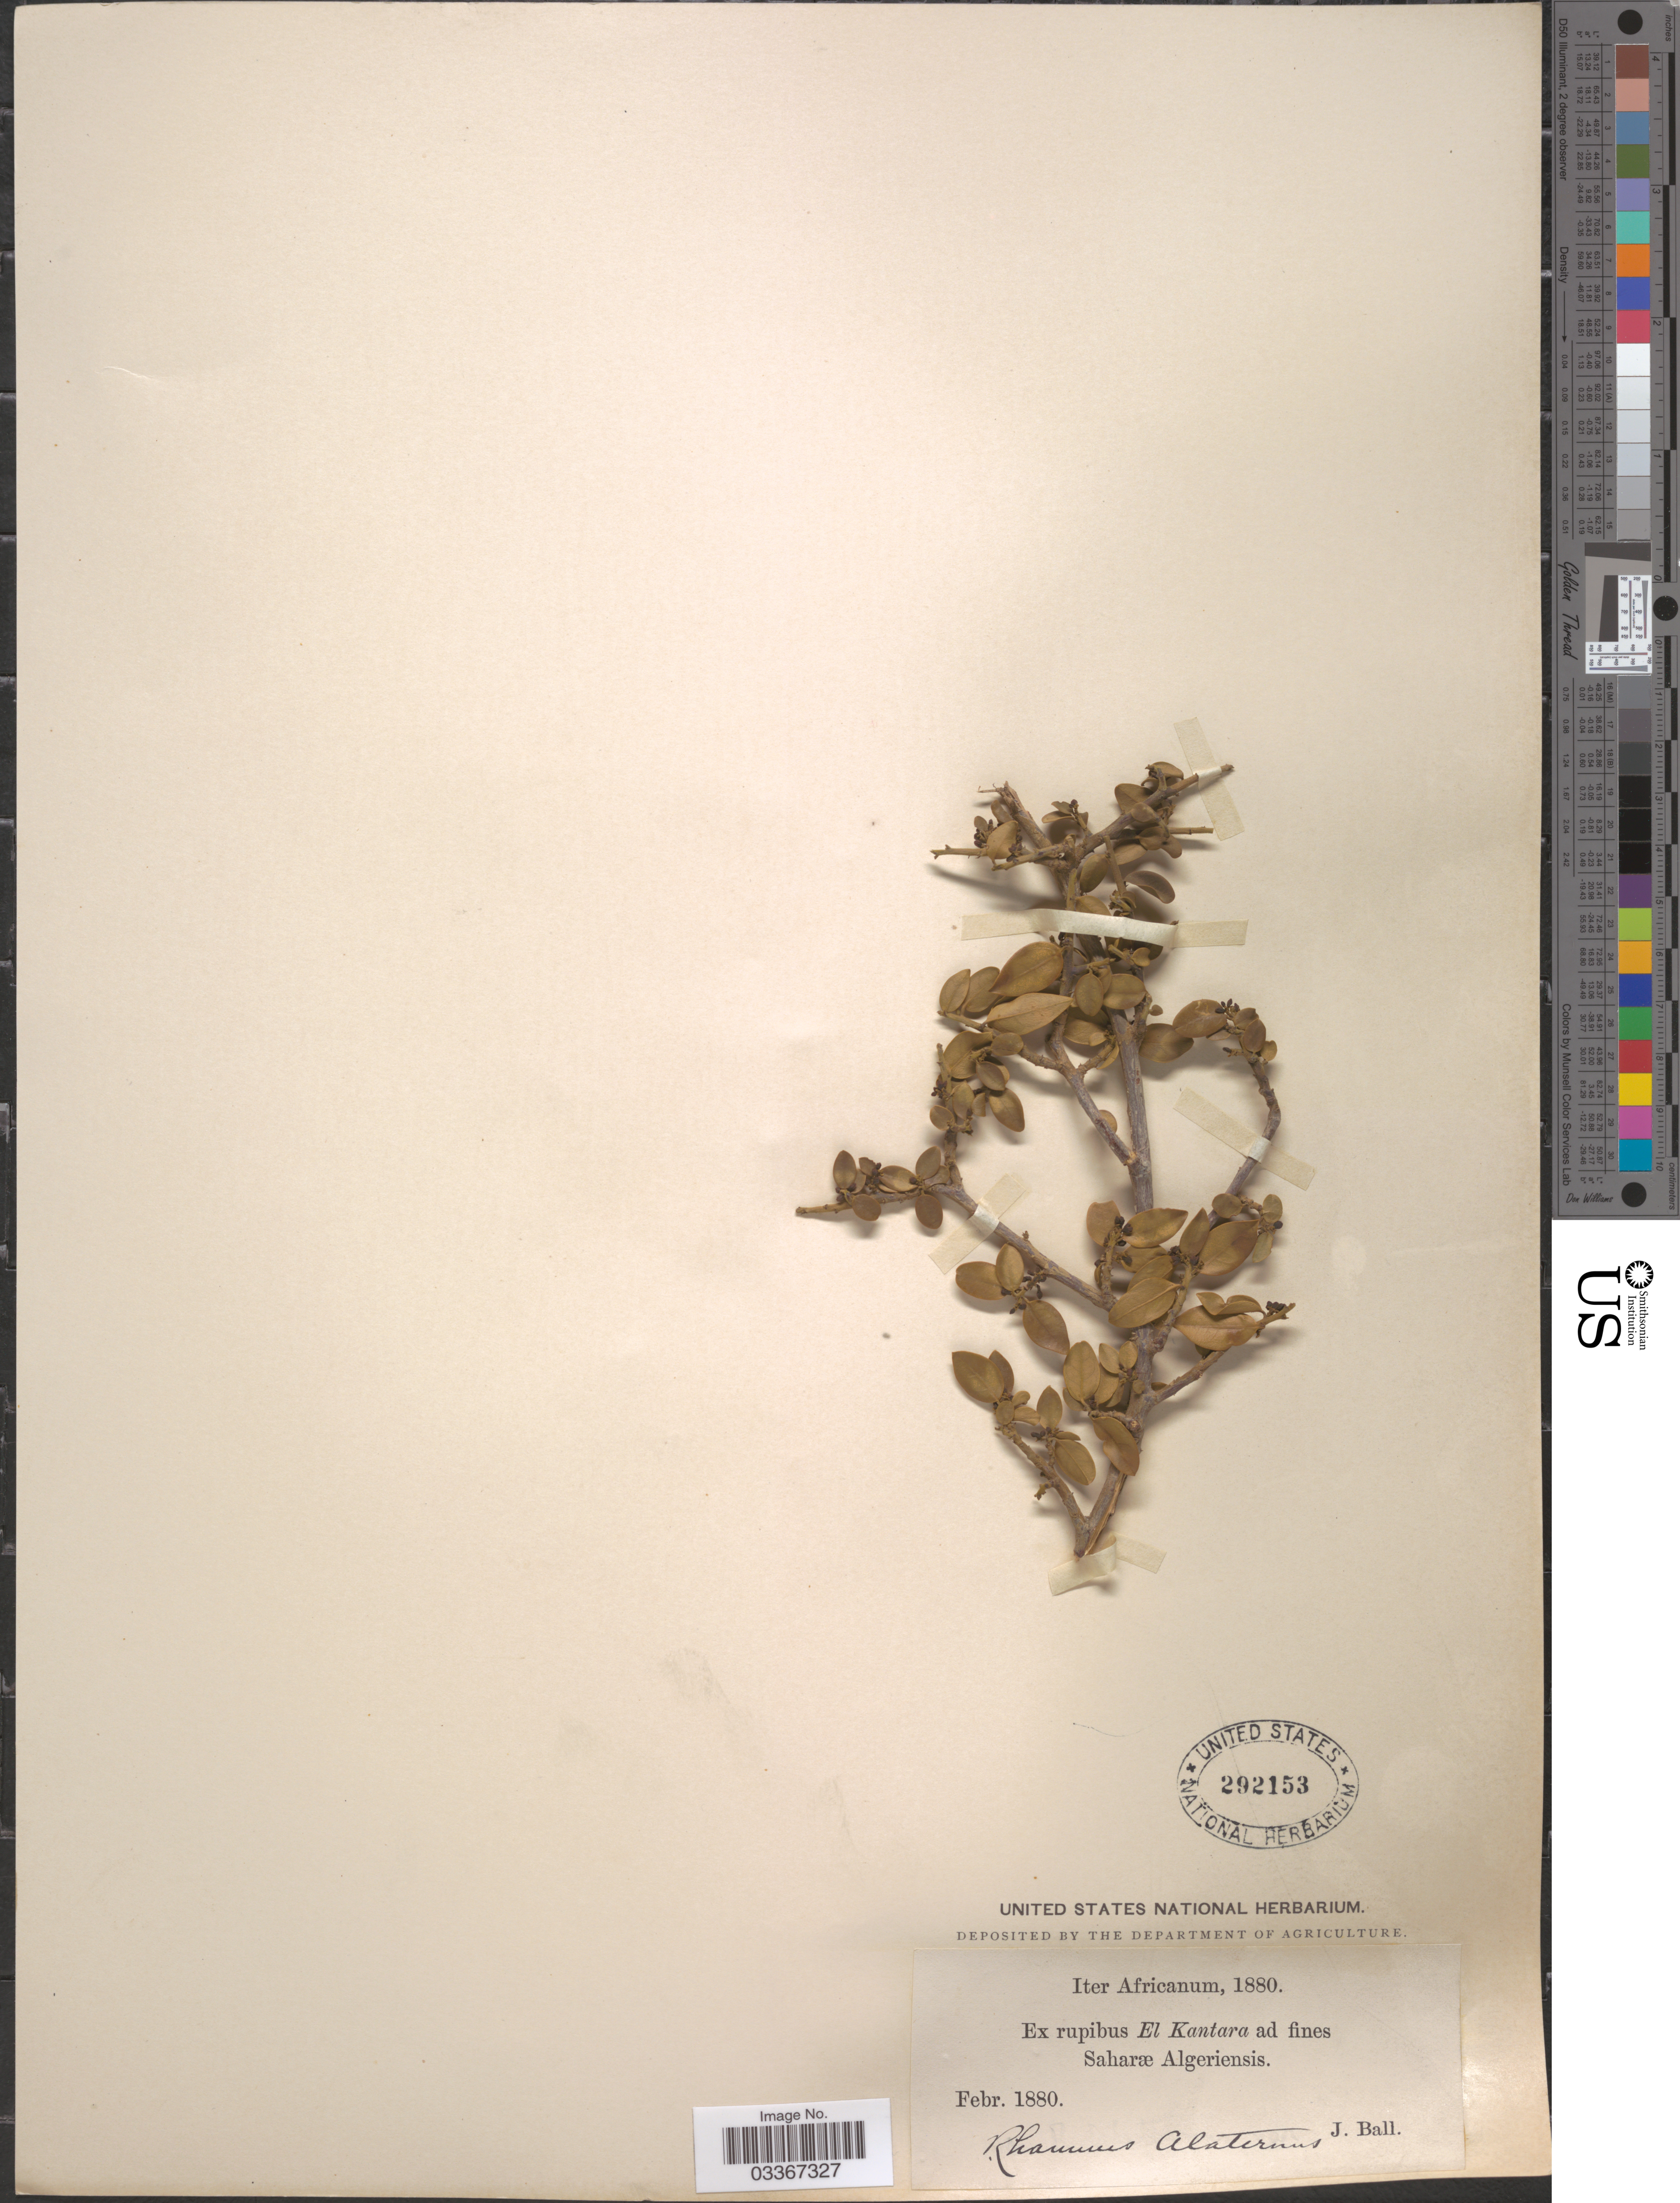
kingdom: Plantae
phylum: Tracheophyta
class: Magnoliopsida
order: Rosales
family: Rhamnaceae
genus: Rhamnus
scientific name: Rhamnus alaternus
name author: L.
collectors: J. Ball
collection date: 1880-02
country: Algeria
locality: Iter Africanum. Ex rupibus El Kantara ad fines. [unsure placement] Saharæ Algeriensis.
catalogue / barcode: US 292153